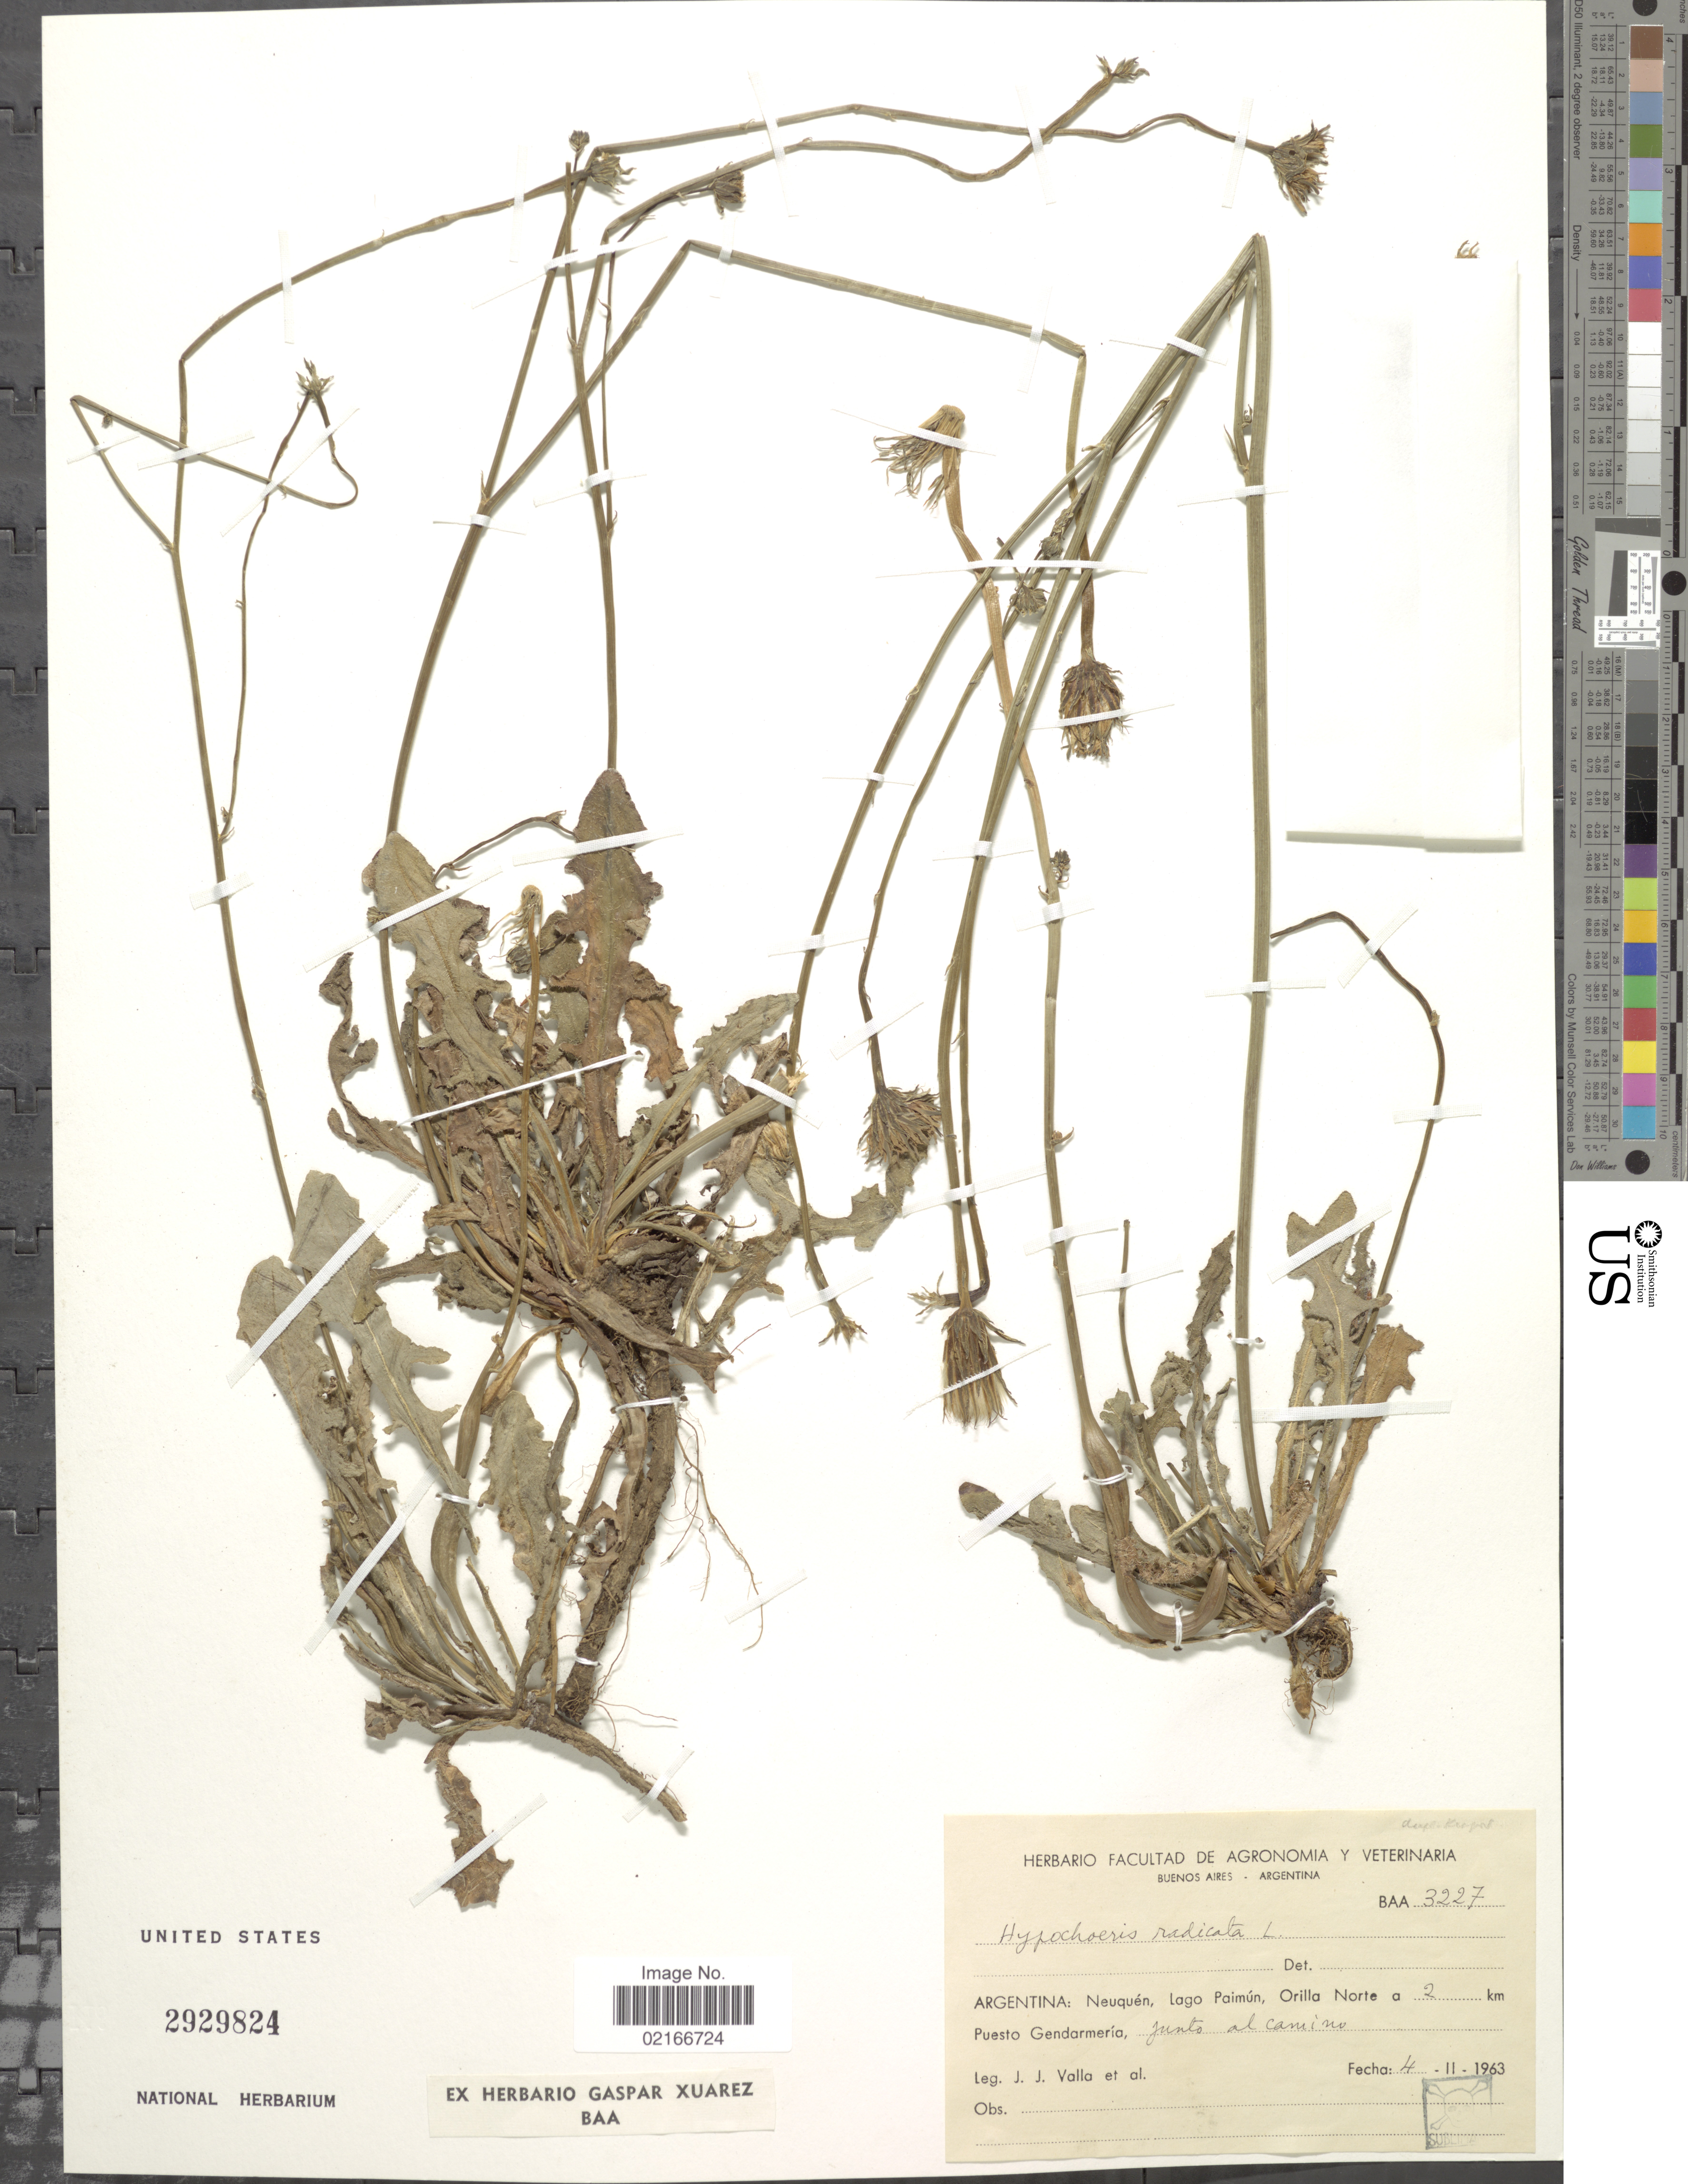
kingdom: Plantae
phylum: Tracheophyta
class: Magnoliopsida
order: Asterales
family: Asteraceae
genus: Hypochaeris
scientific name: Hypochaeris radicata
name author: L.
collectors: J. Valla & et al.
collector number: BAA 3227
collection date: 1963-11-04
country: Argentina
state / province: Neuquen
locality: Lago Paimún, Orilla Norte a 2 km Puesto Gendarmería, Junto al camino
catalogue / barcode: US 2929824